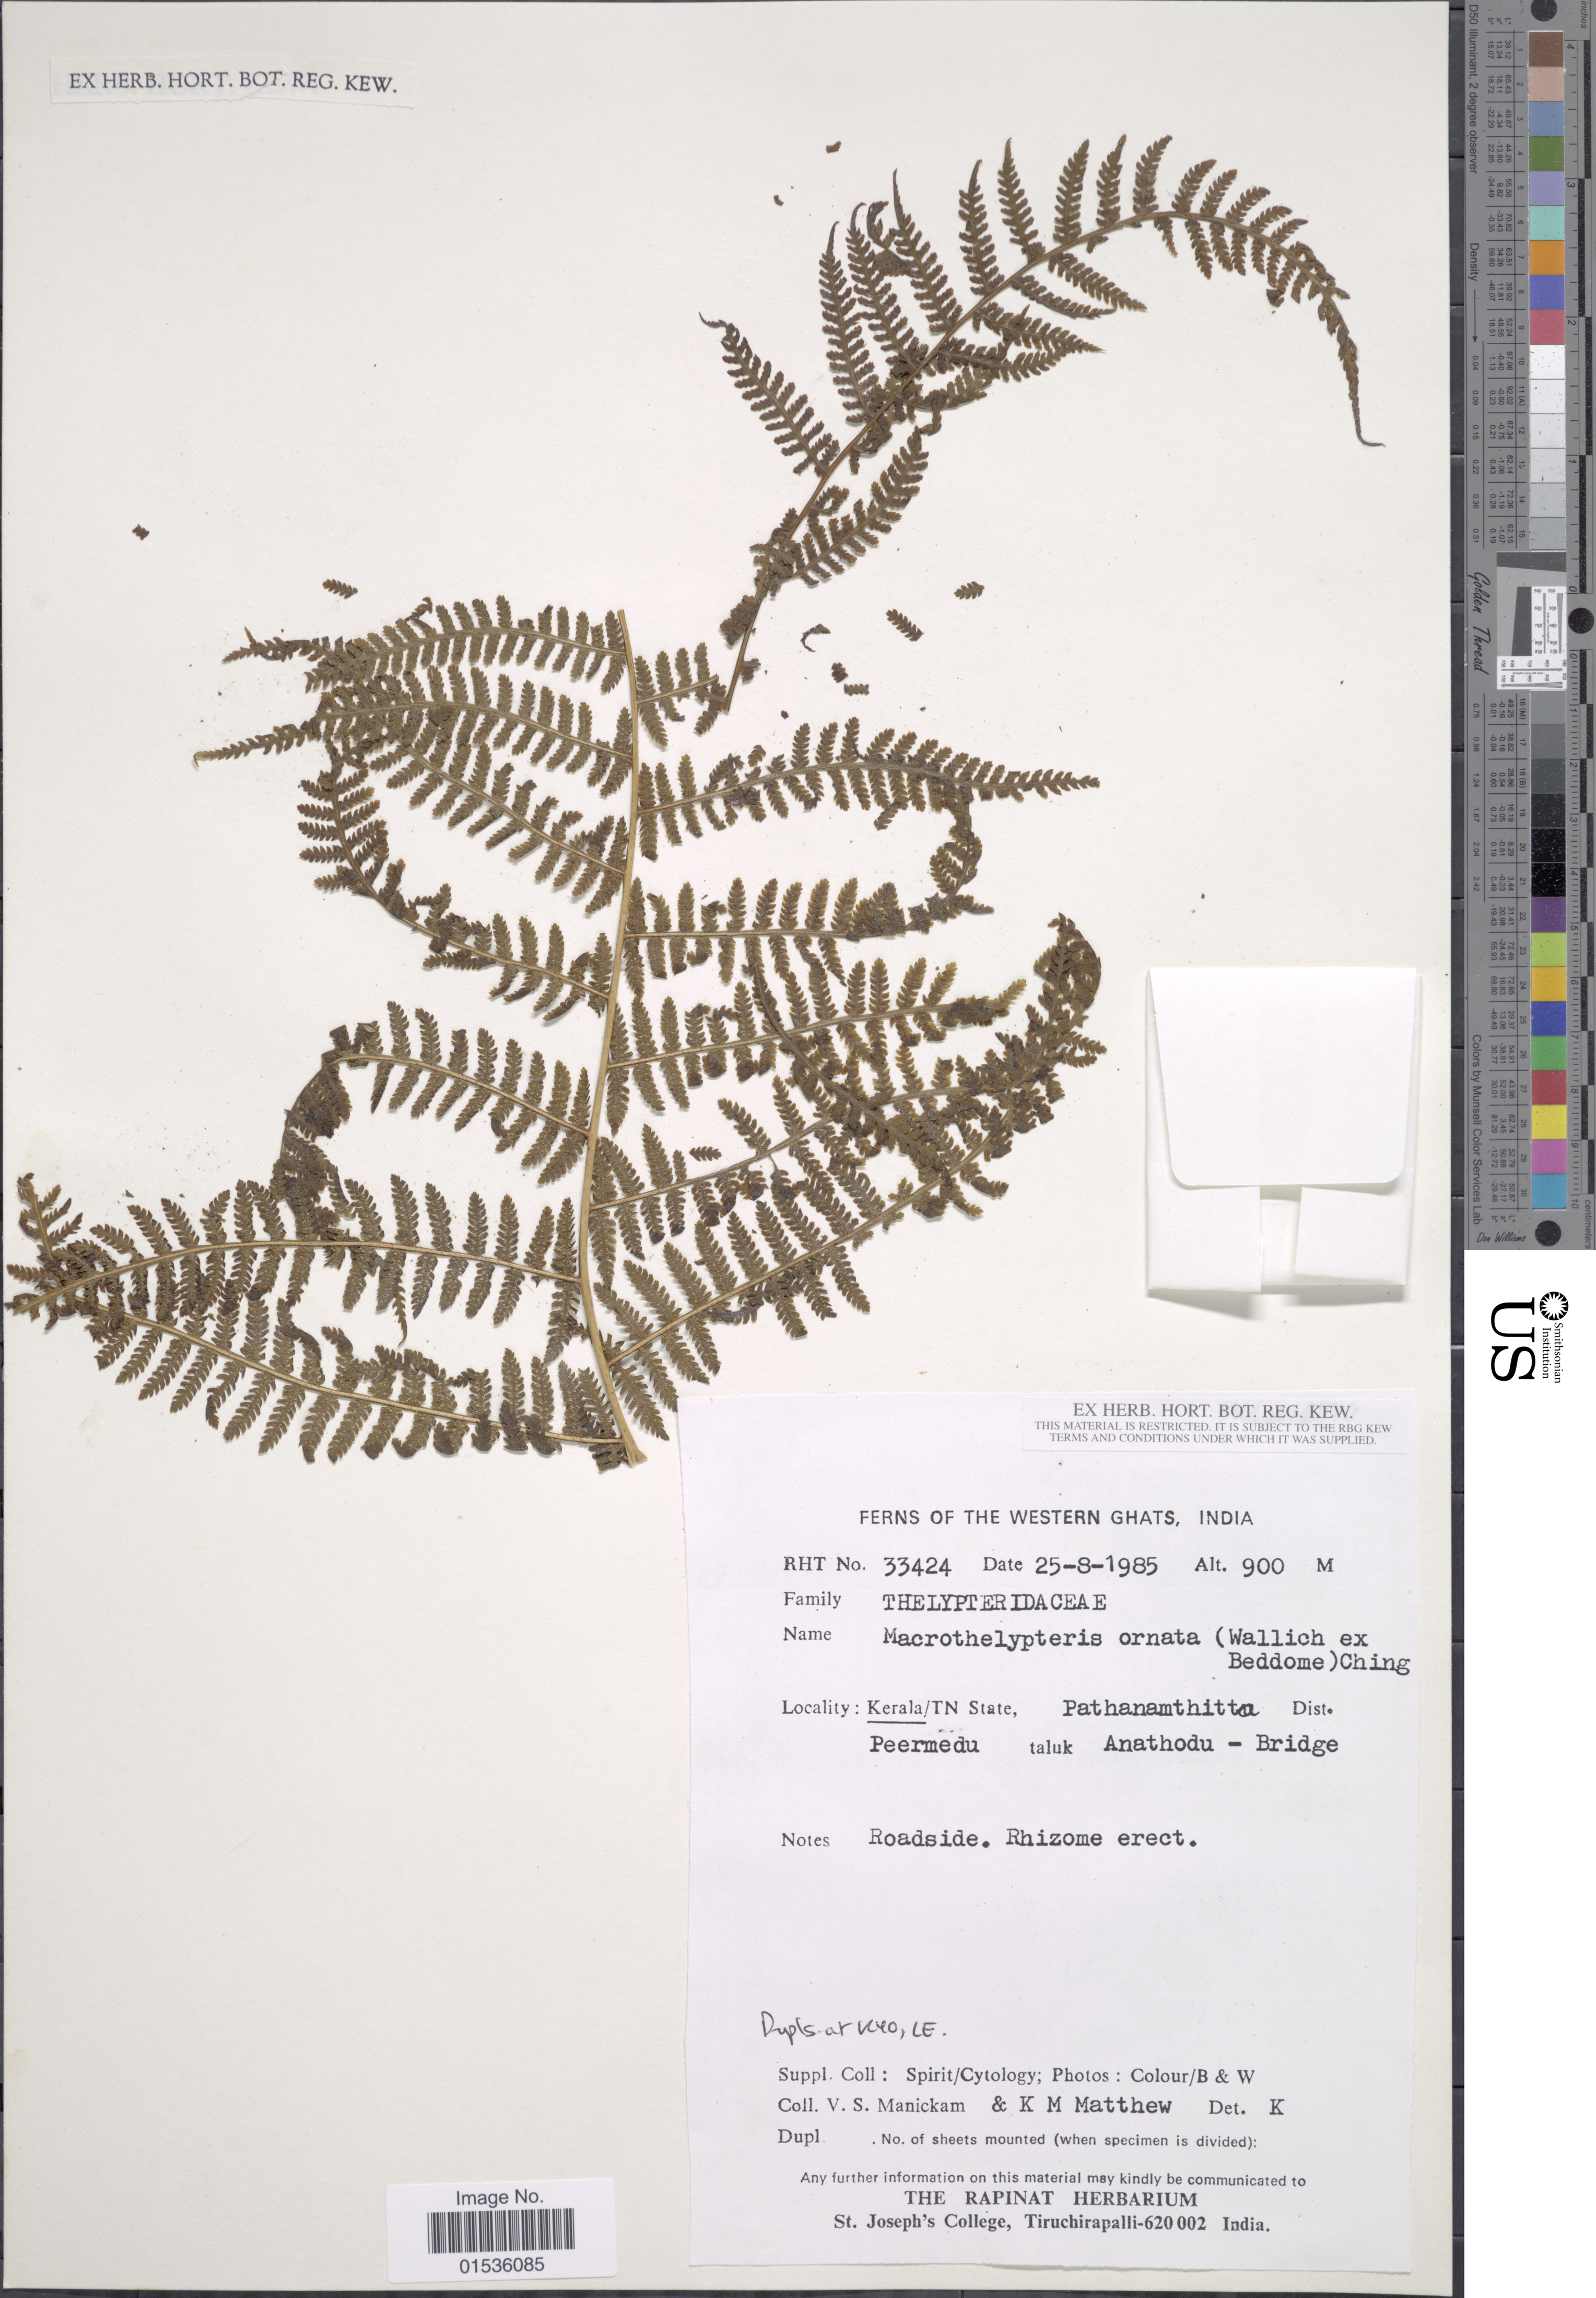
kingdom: Plantae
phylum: Tracheophyta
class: Polypodiopsida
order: Polypodiales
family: Thelypteridaceae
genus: Macrothelypteris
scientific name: Macrothelypteris ornata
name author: (Wall. ex Bedd.) Ching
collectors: V. Manickam & K. M. Matthew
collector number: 33424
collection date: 1985-08-25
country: India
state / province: Kerala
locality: Western Ghats, India. Kerala/TN State, Pathanamthitta, Dist. Peermedu, taluk Anathodu - Bridge.